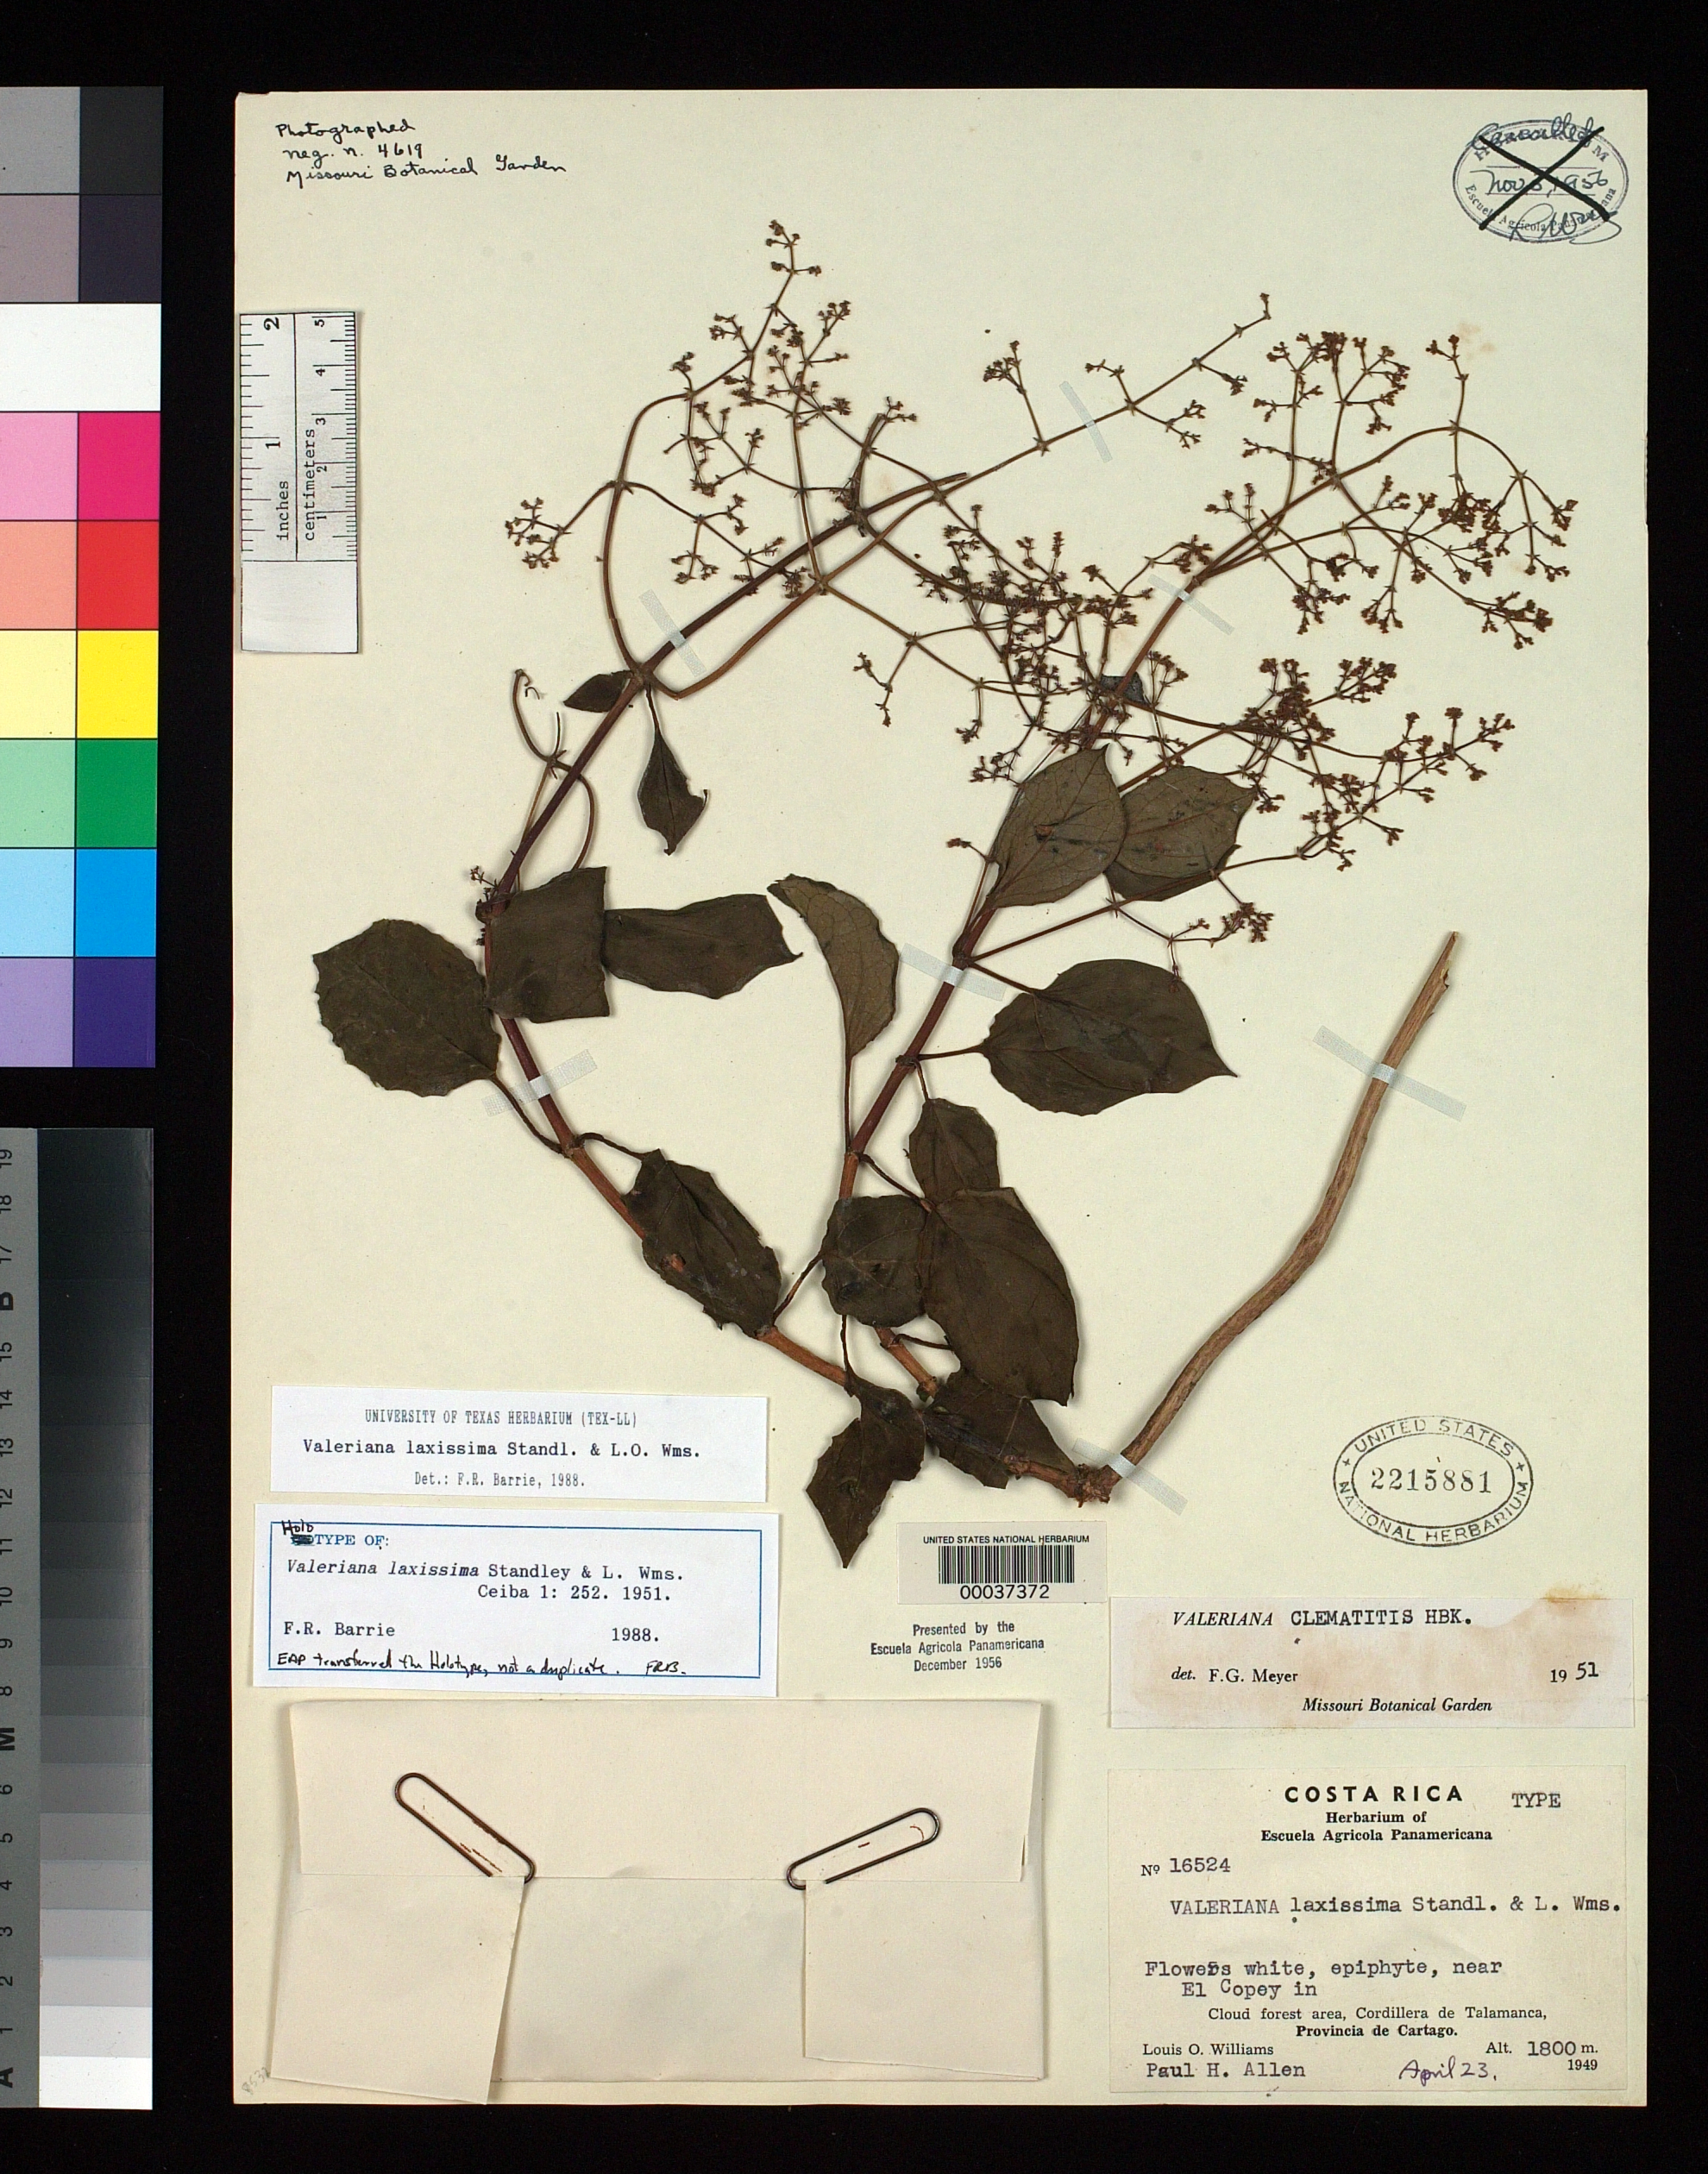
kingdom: Plantae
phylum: Tracheophyta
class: Magnoliopsida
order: Dipsacales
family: Caprifoliaceae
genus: Valeriana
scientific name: Valeriana laxissima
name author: Standl. & L.O. Williams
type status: Holotype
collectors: L. O. Williams & P. H. Allen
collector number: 16524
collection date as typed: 23 Apr 1949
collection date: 1949-04-23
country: Costa Rica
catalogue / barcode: US 2215881